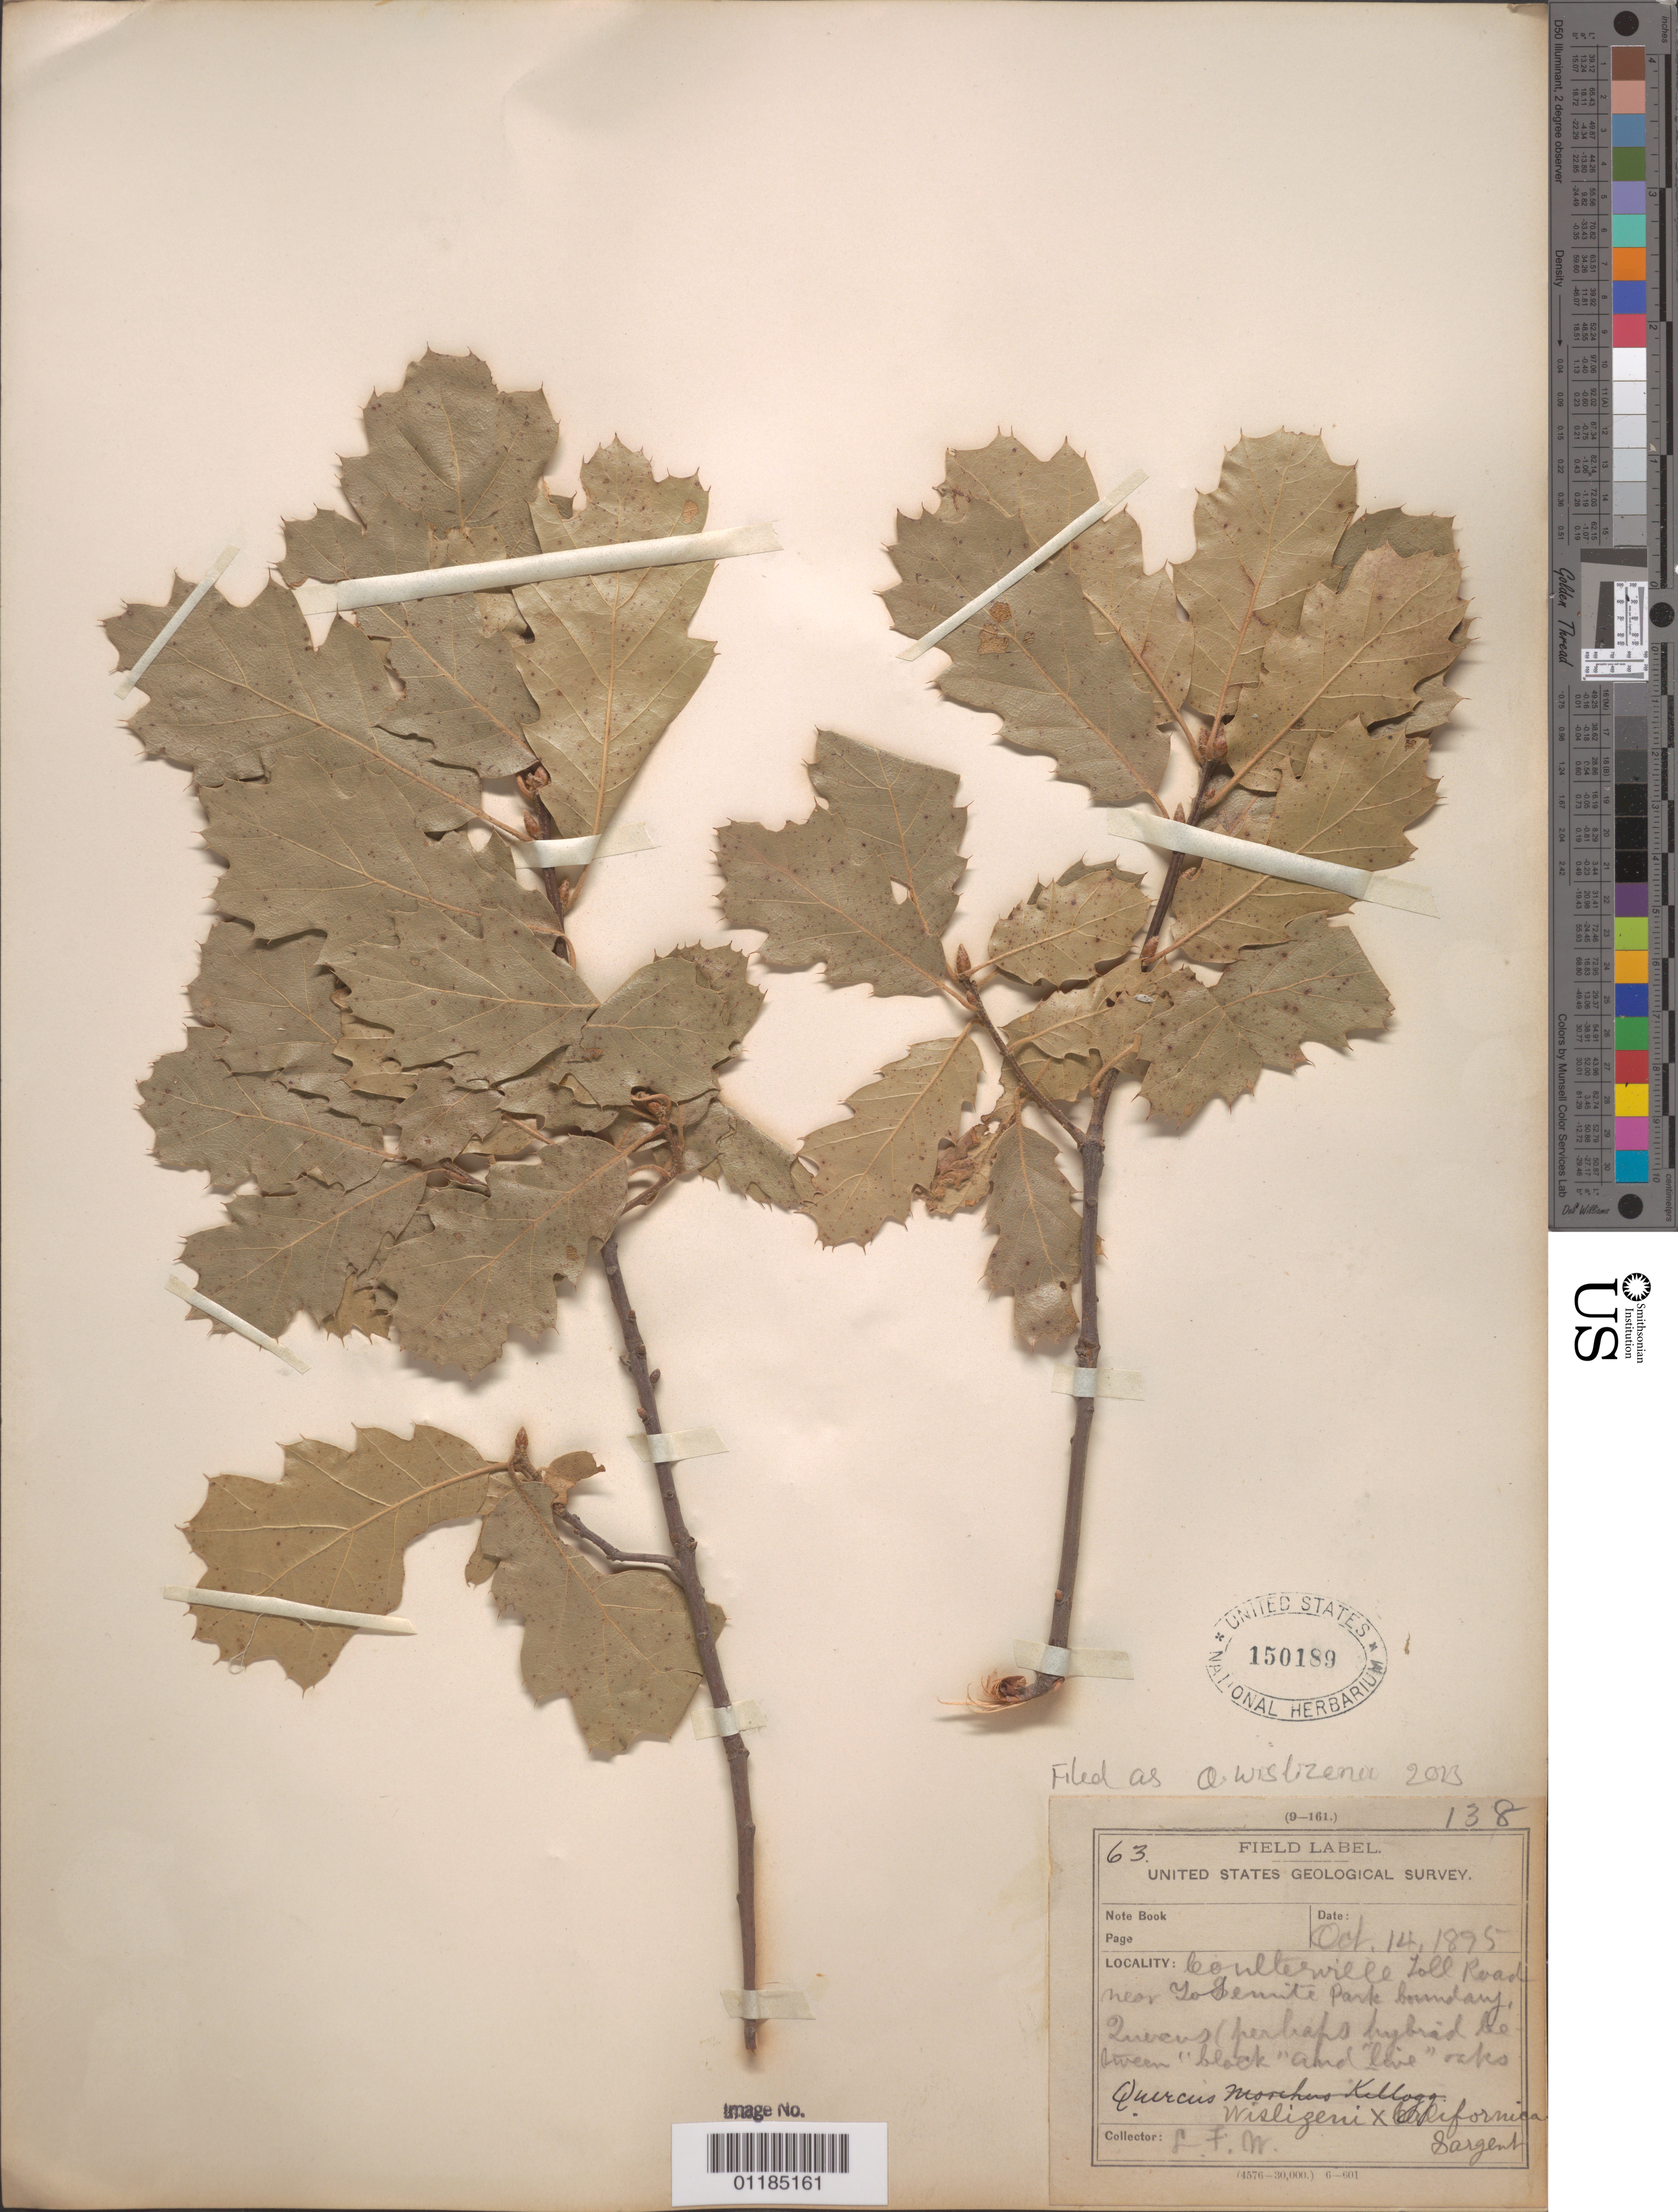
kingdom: Plantae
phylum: Tracheophyta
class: Magnoliopsida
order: Fagales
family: Fagaceae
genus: Quercus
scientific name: Quercus wislizeni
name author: A. DC.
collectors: L. F. Ward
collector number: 63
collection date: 1895-10-14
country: United States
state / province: California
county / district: Mariposa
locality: Coulterville toll road, near Yosemite Park Boundary.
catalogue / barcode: US 150189